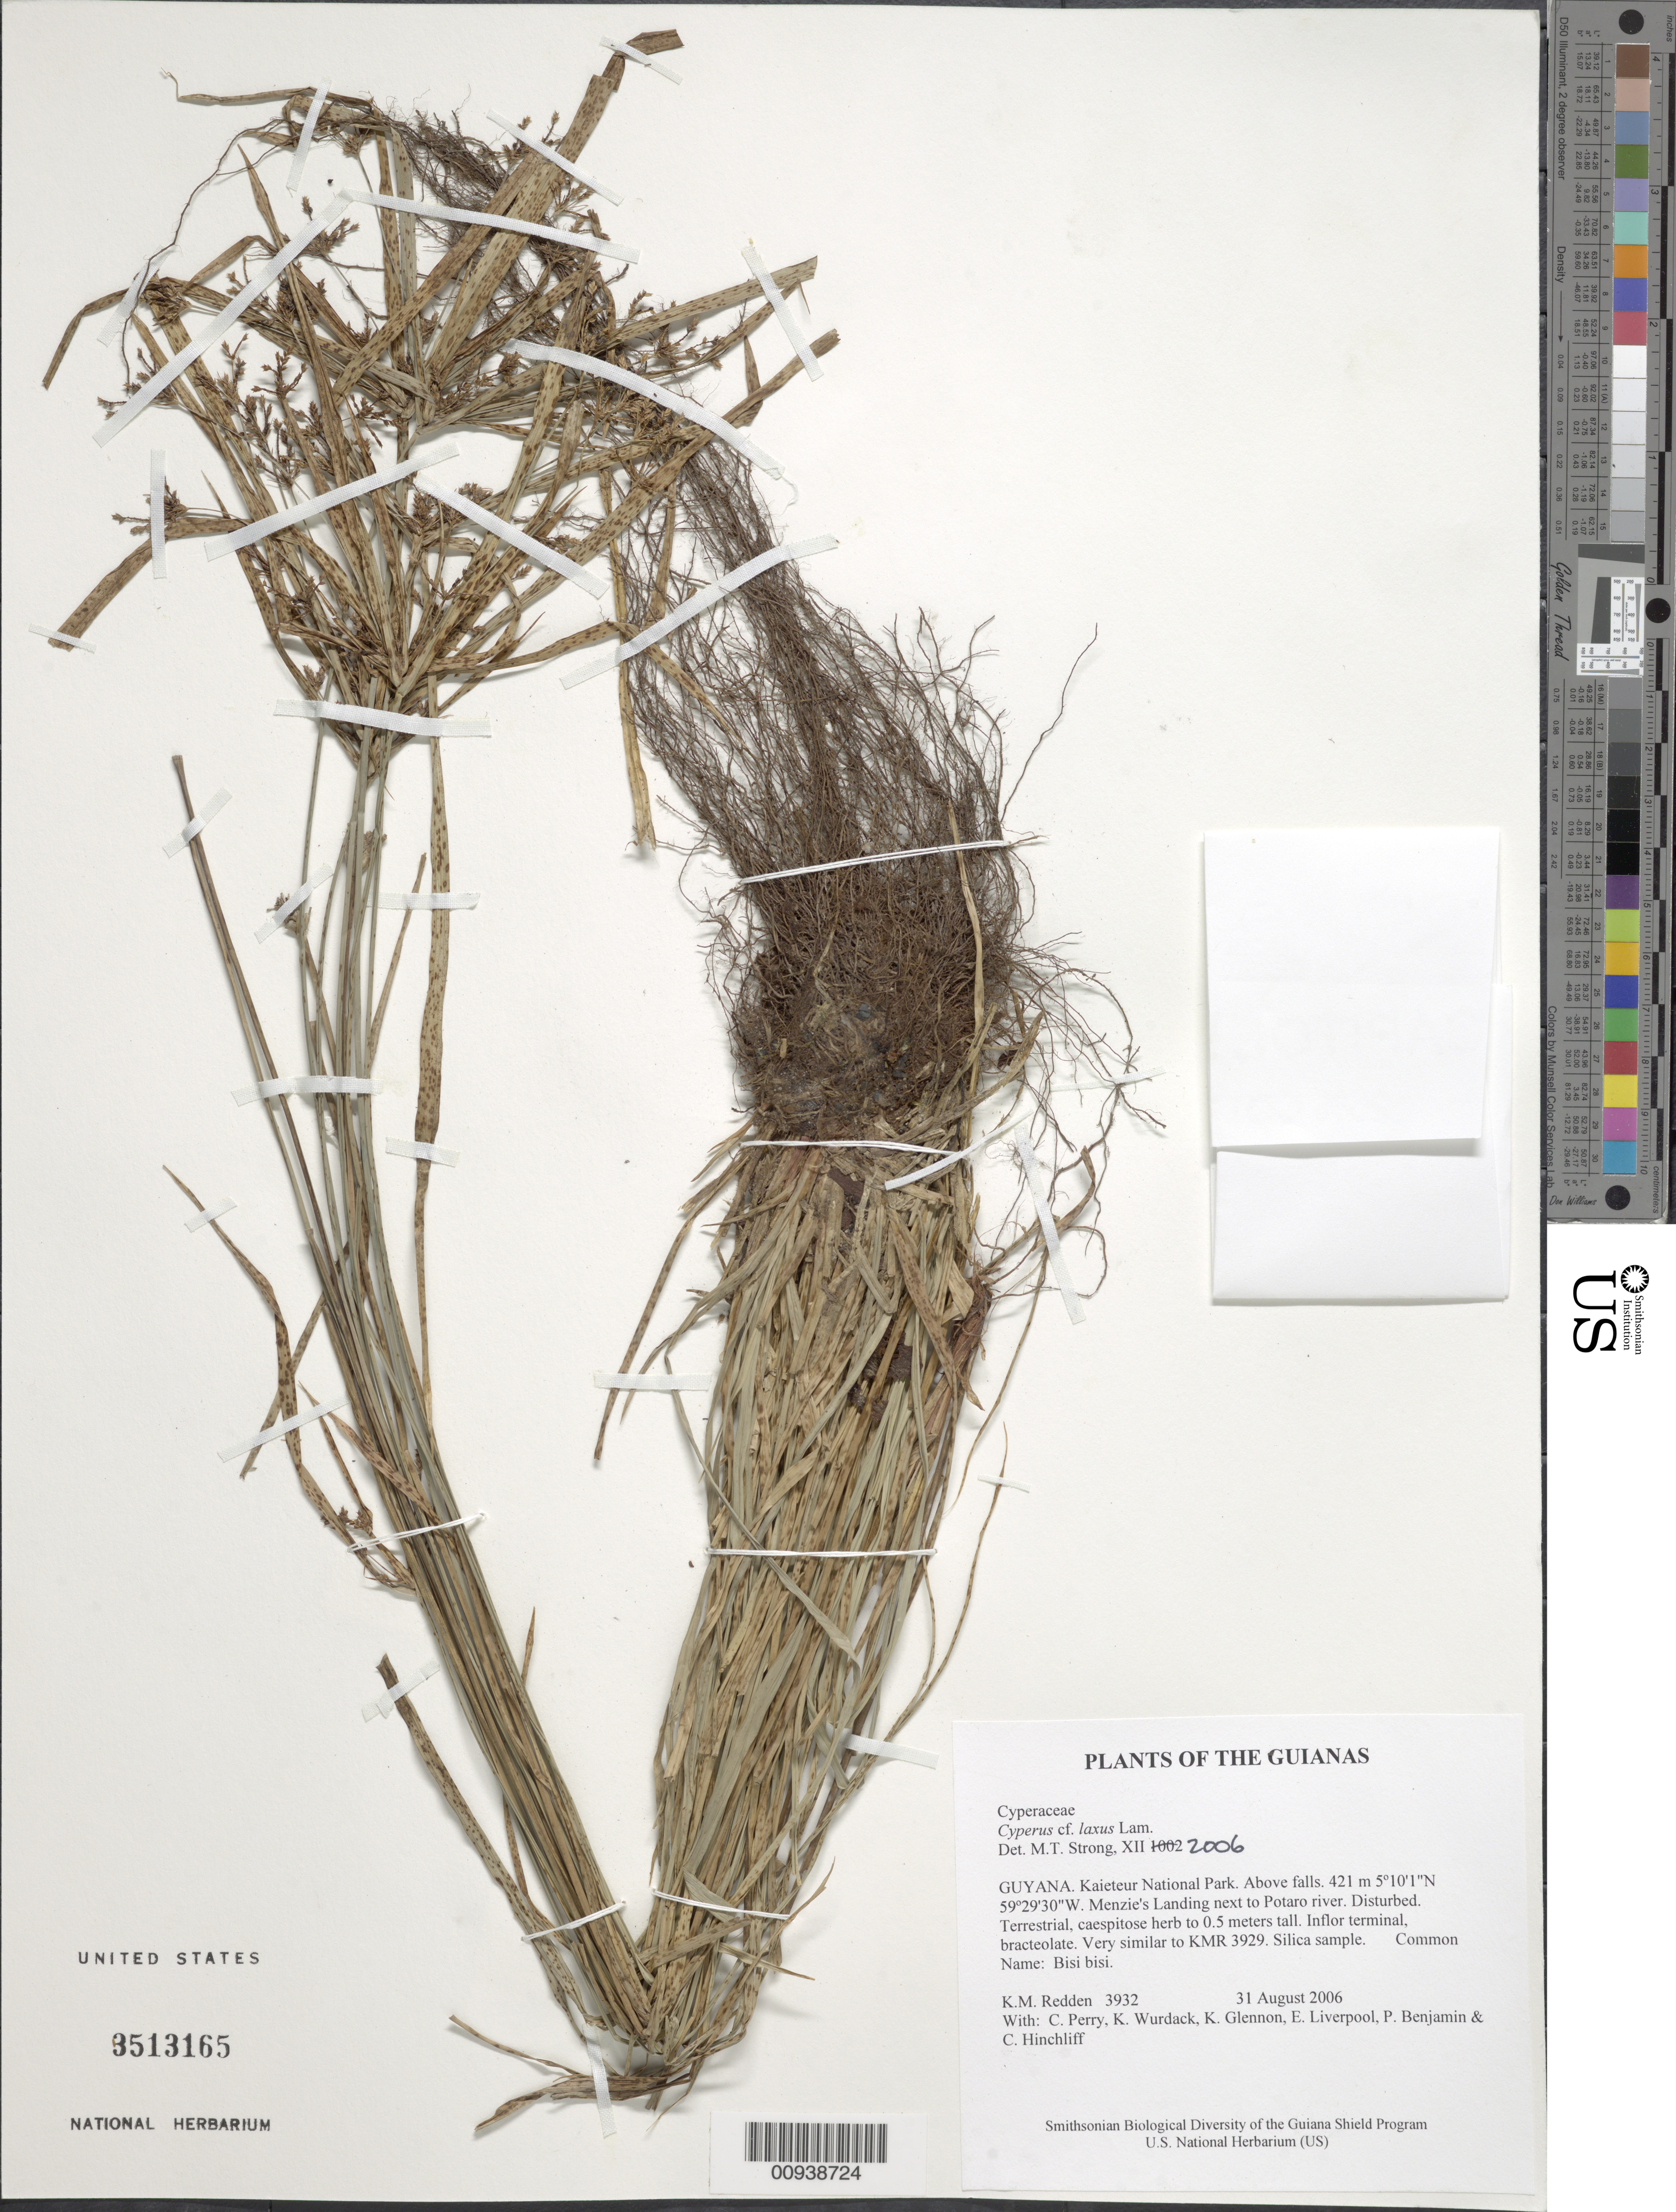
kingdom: Plantae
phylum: Tracheophyta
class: Liliopsida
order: Poales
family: Cyperaceae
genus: Cyperus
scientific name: Cyperus laxus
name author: Lam.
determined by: Strong, M. T., (US), Smithsonian Institution - National Museum of Natural History (UNITED STATES)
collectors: K. M. Redden, C. Perry, K. Wurdack, K. Glennon, E. Liverpool, P. Benjamin & C. E. Hinchliff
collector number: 3932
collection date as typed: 31 August 2006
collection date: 2006-08-31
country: Guyana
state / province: Potaro-Siparuni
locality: Kaieteur National Park. Above falls. Menzie's Landing next to Potaro river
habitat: Disturbed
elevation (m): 421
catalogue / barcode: US 3513165